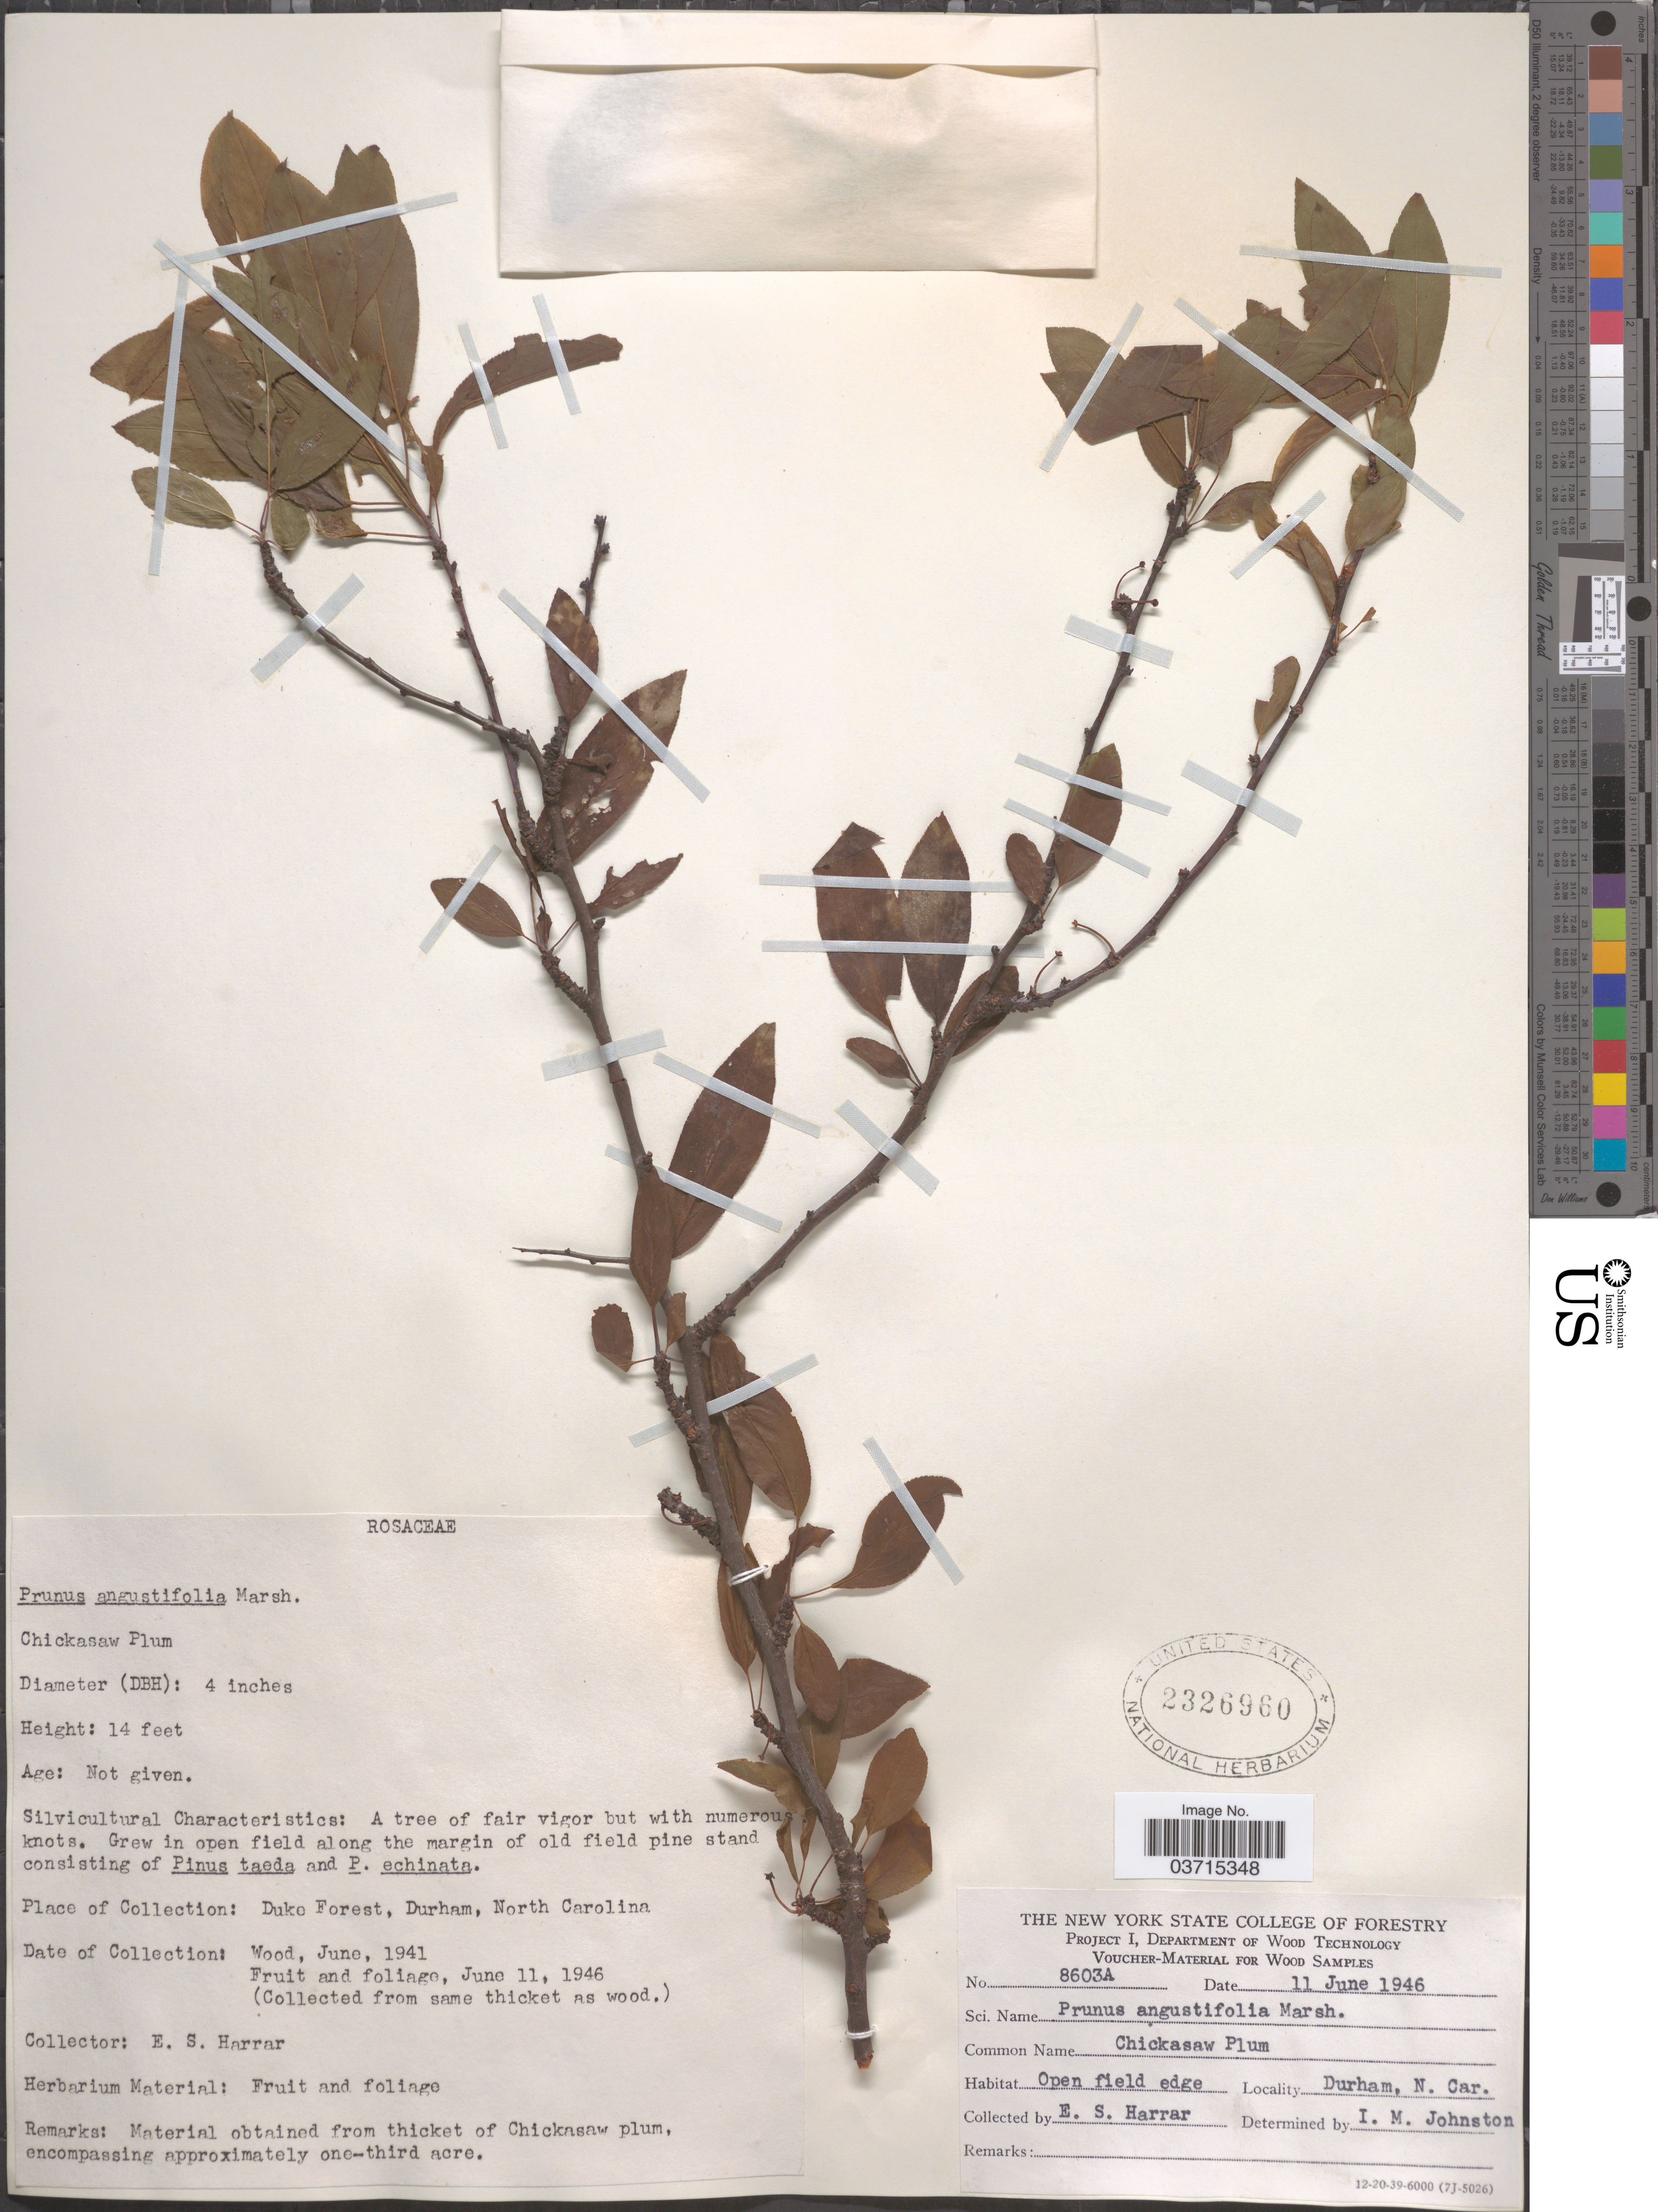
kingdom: Plantae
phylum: Tracheophyta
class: Magnoliopsida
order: Rosales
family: Rosaceae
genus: Prunus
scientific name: Prunus angustifolia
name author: Marshall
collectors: E. Harrar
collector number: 8603A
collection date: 1946-06-11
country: United States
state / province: North Carolina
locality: Duke Forest, Durham.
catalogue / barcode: US 2326960